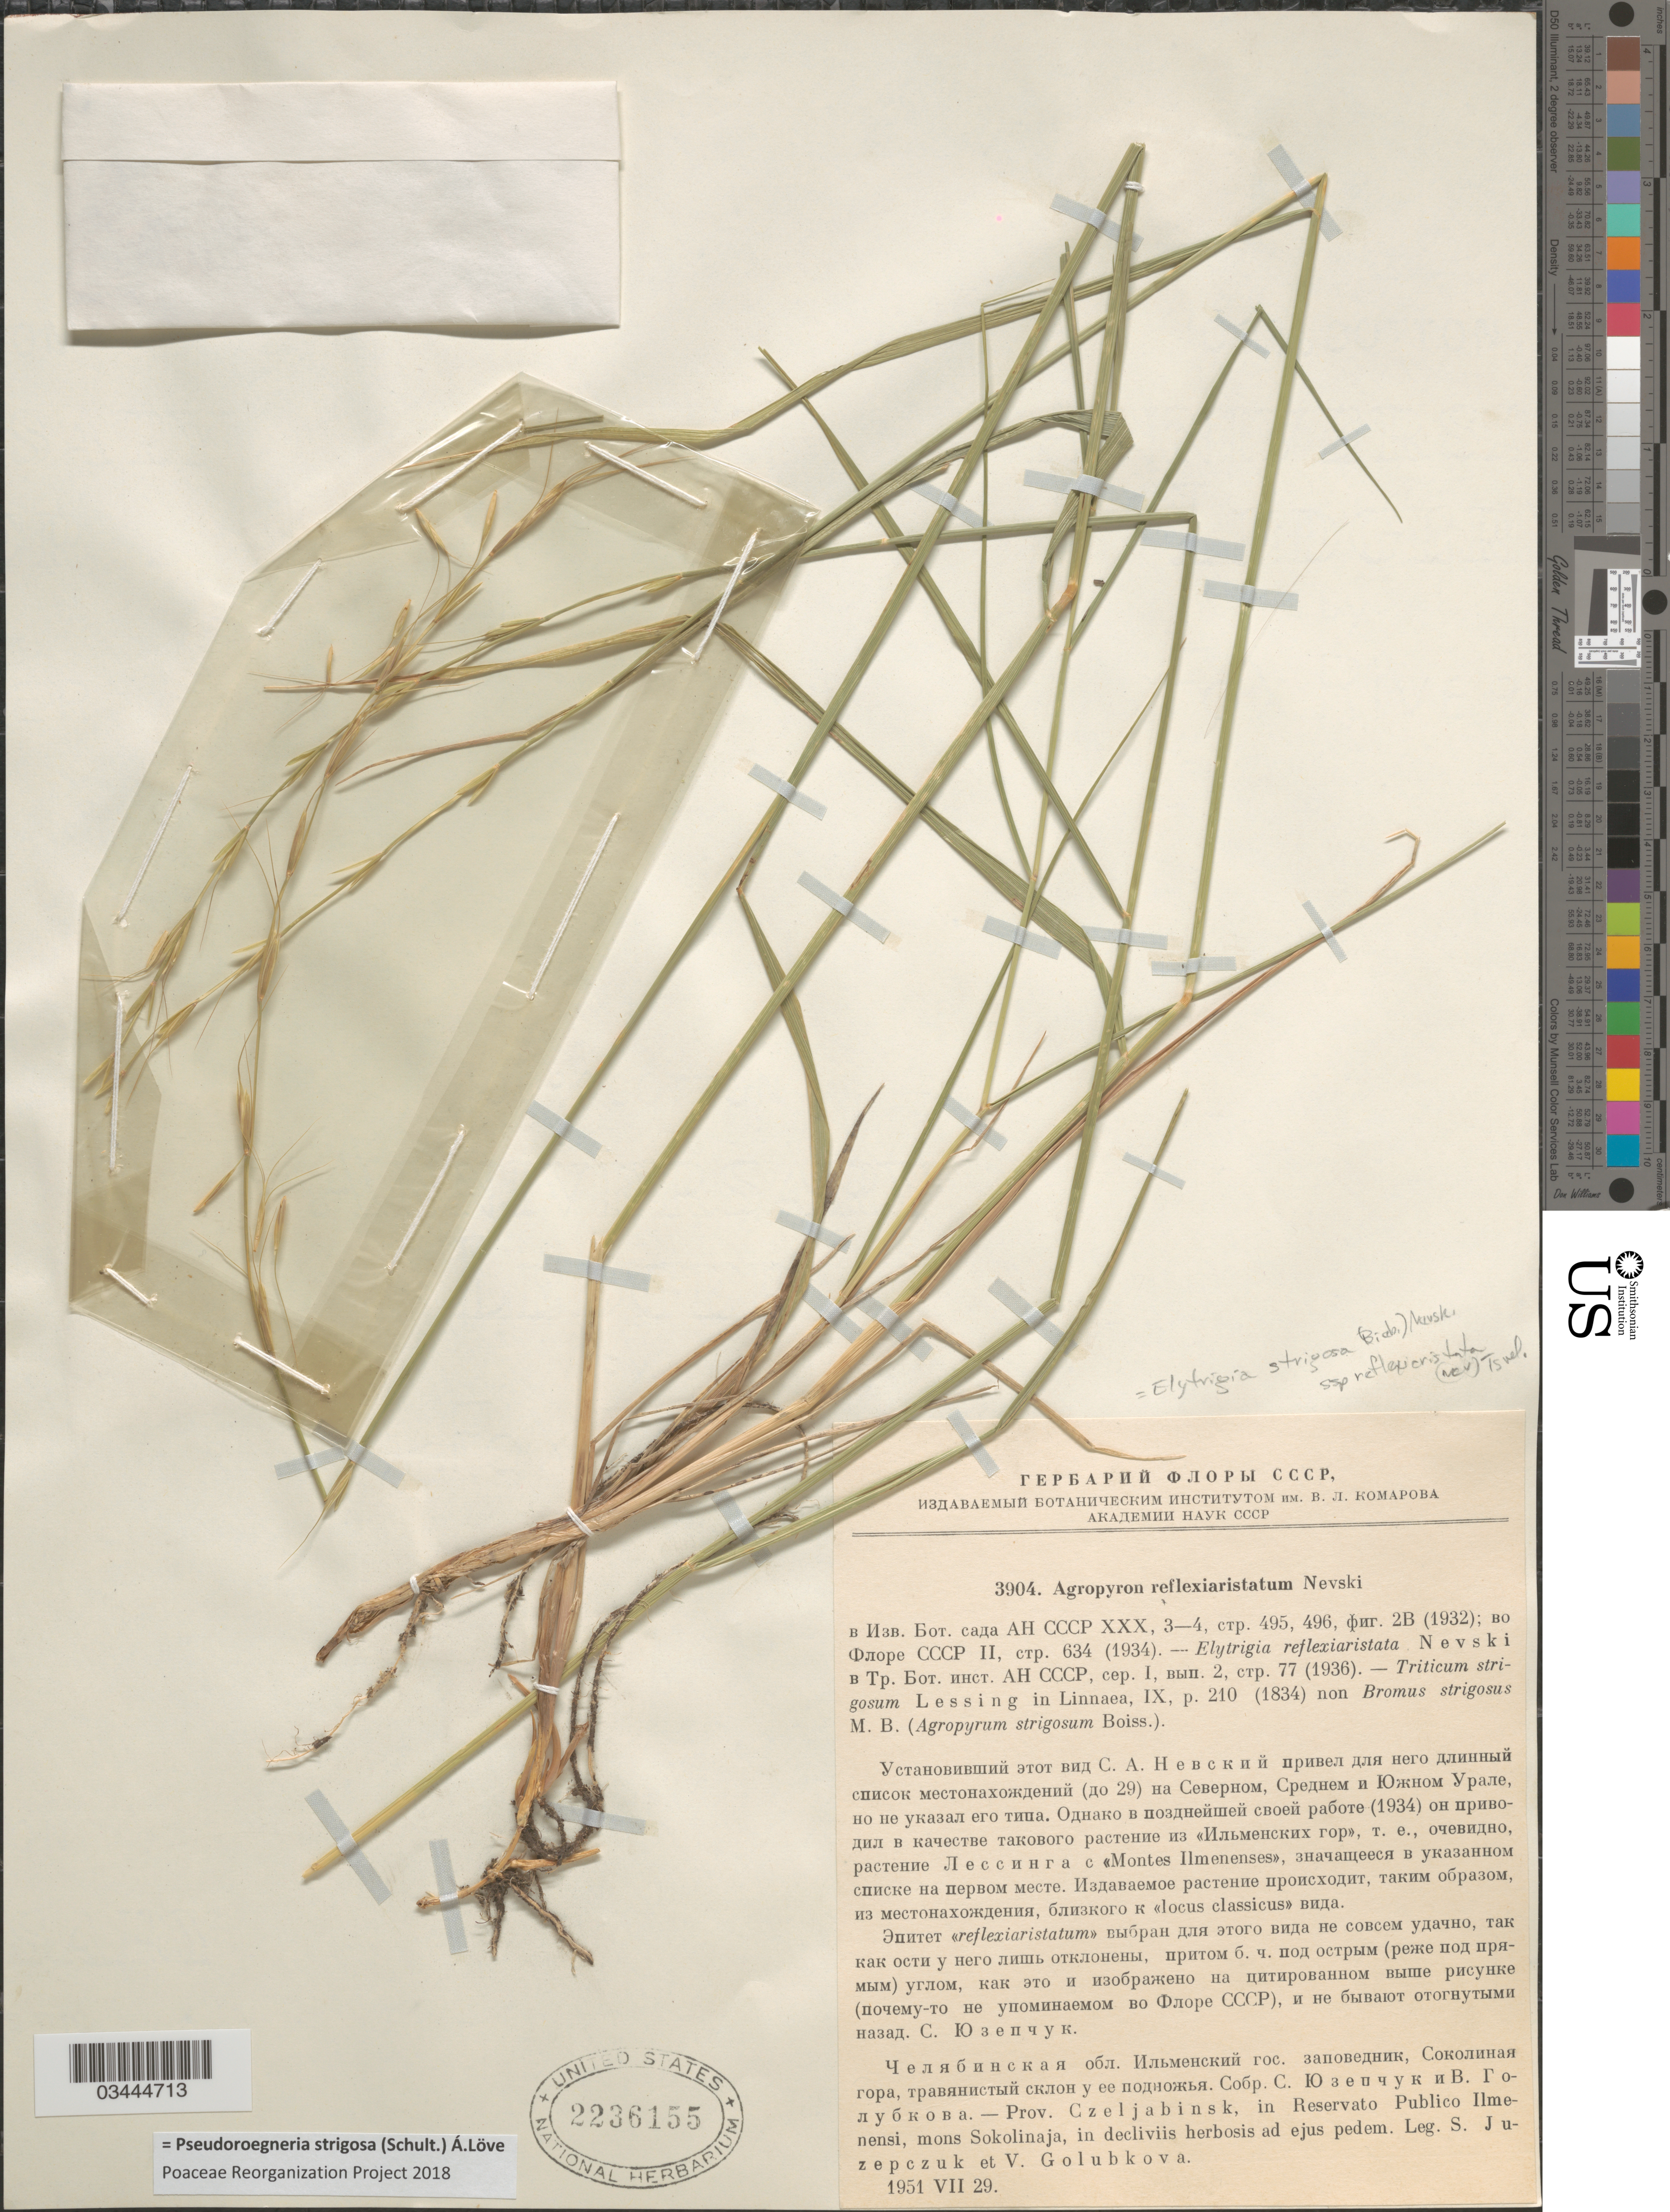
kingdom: Plantae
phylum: Tracheophyta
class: Liliopsida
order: Poales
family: Poaceae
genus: Pseudoroegneria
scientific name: Pseudoroegneria strigosa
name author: (M. Bieb.) Á. Löve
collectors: S. V. Juzepczuk & V. F. Golubkova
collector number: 3904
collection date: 1951-07-29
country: Russian Federation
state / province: Chelyabinsk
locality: Prov. Czeljabinsk, in Reservato Publico Ilmenensi, mons Sokolinaja, in decliviis herbosis ad ejus pedem.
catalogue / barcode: US 2236155